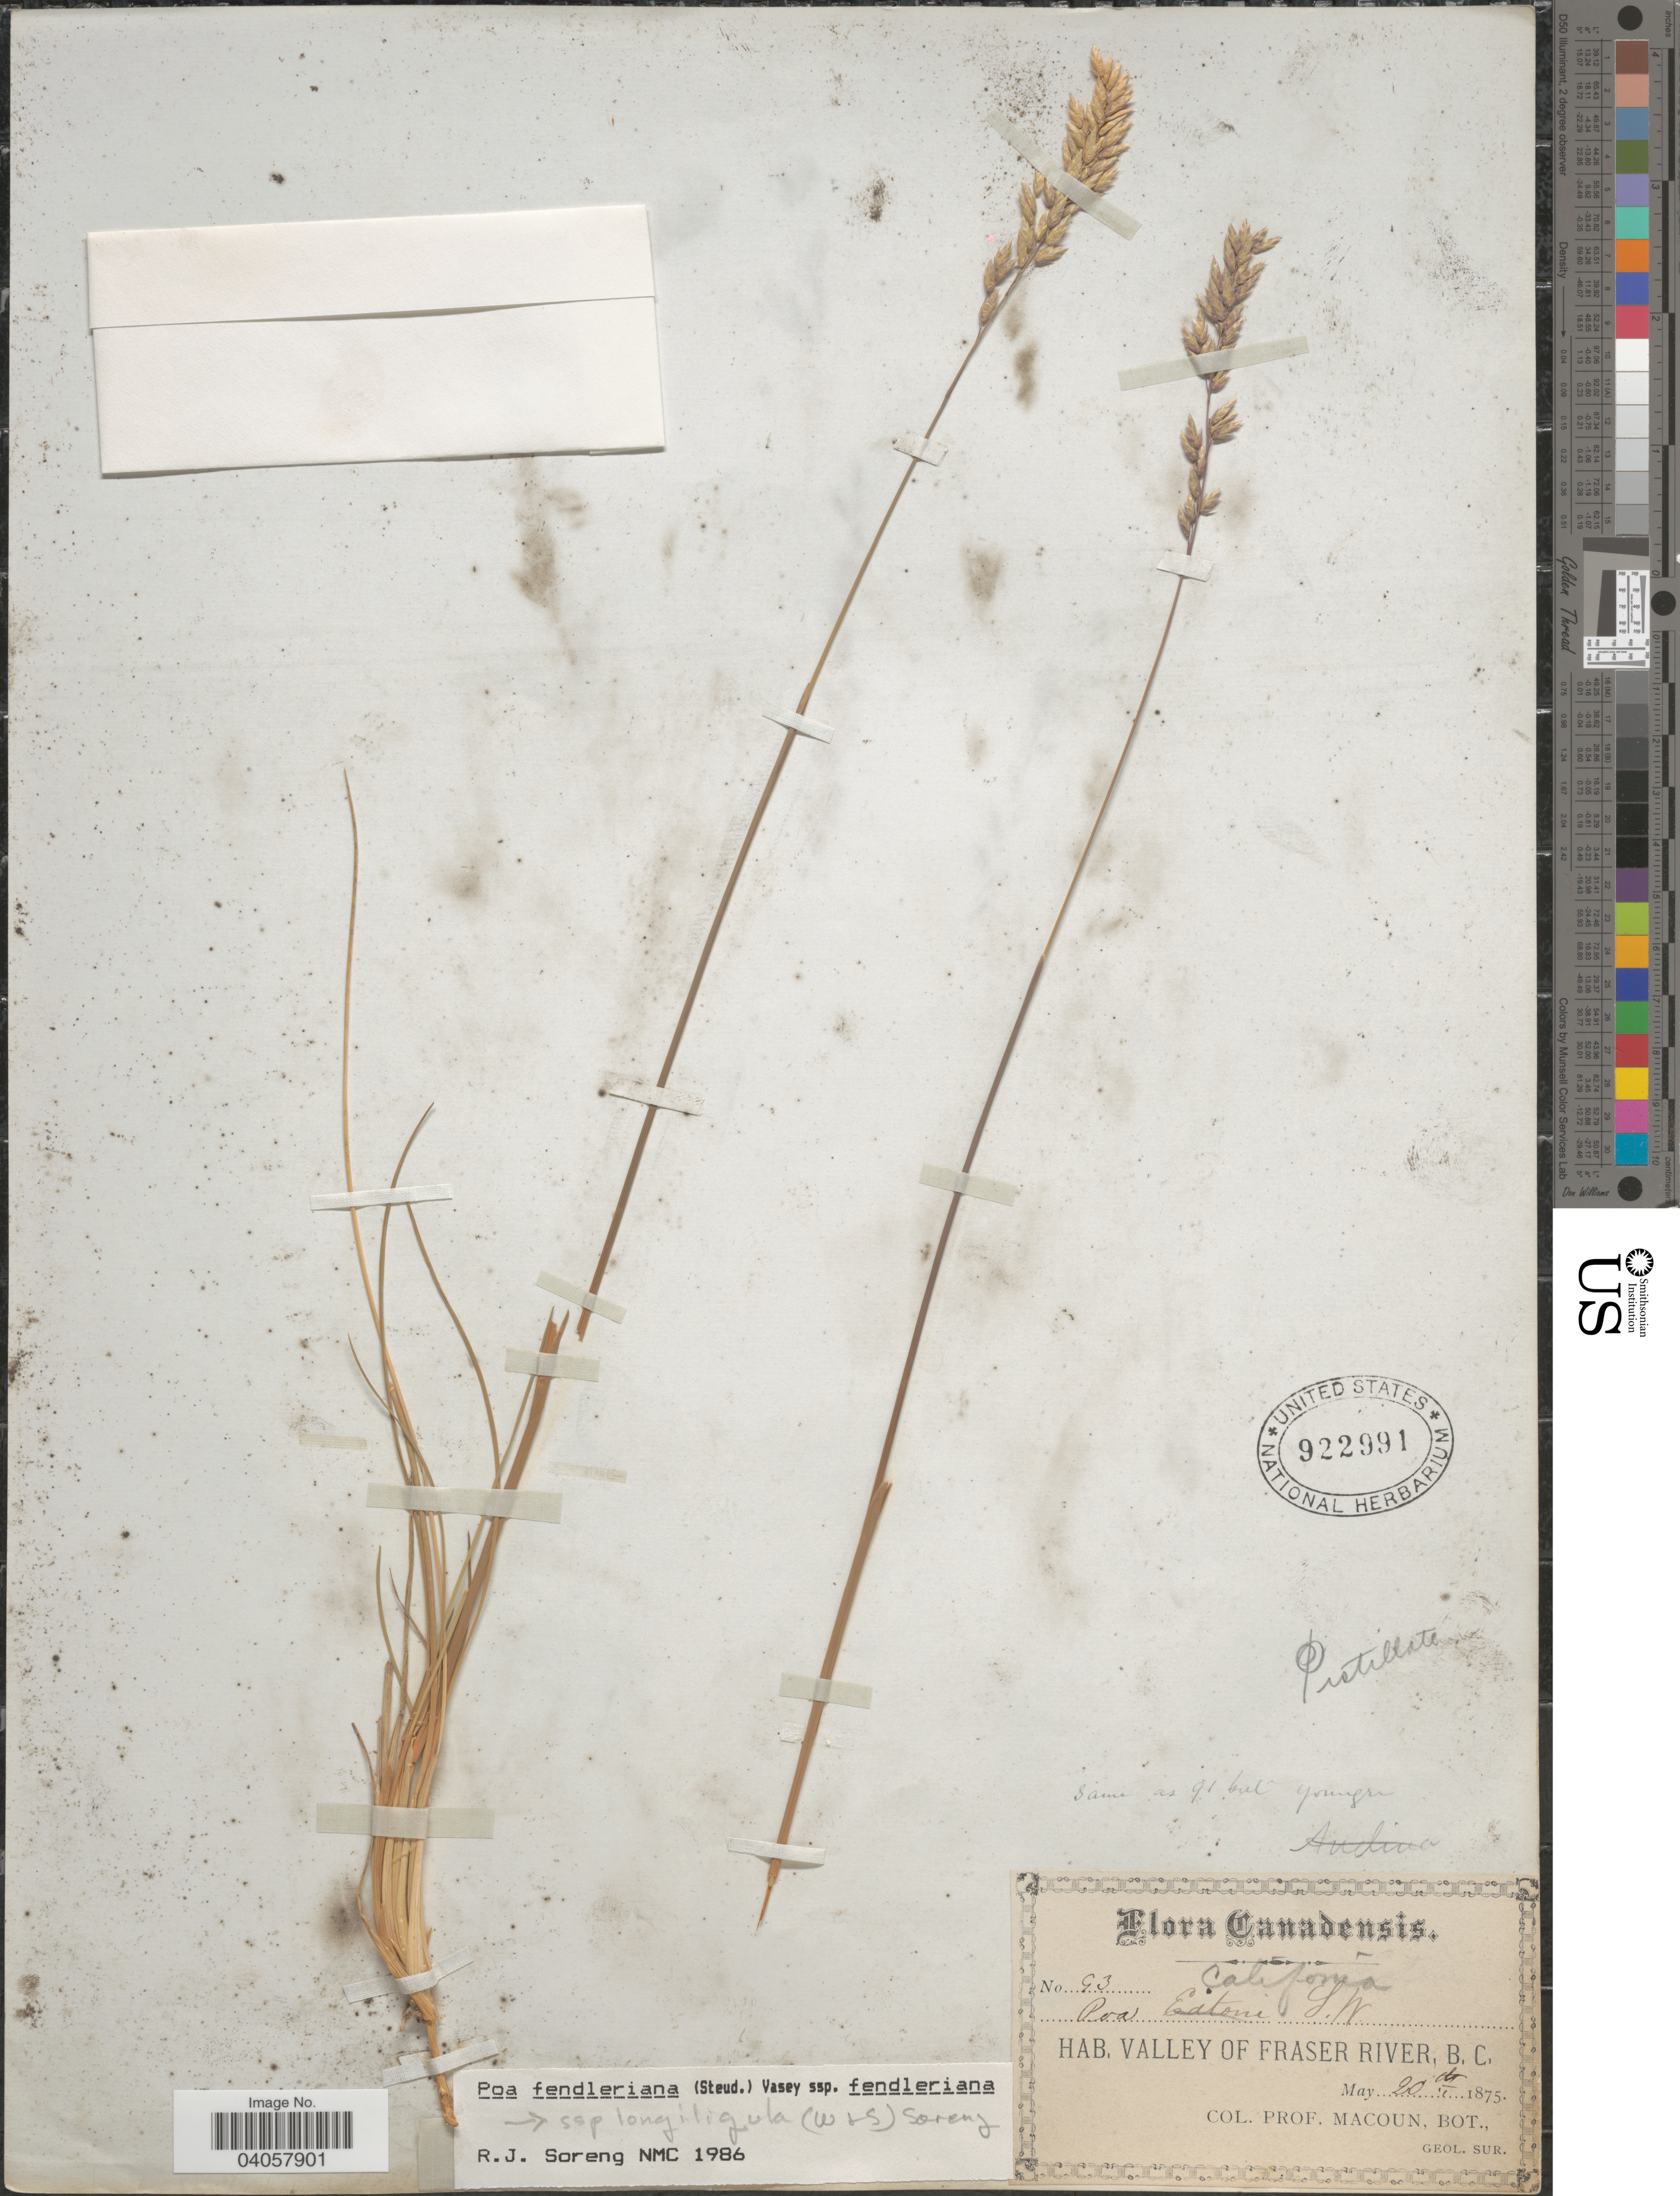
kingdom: Plantae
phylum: Tracheophyta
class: Liliopsida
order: Poales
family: Poaceae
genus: Poa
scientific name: Poa fendleriana subsp. fendleriana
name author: (Steud.) Vasey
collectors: Prof. Macoun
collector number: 93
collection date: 1875-05-20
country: Canada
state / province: British Columbia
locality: Valley of Fraser River.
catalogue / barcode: US 922991